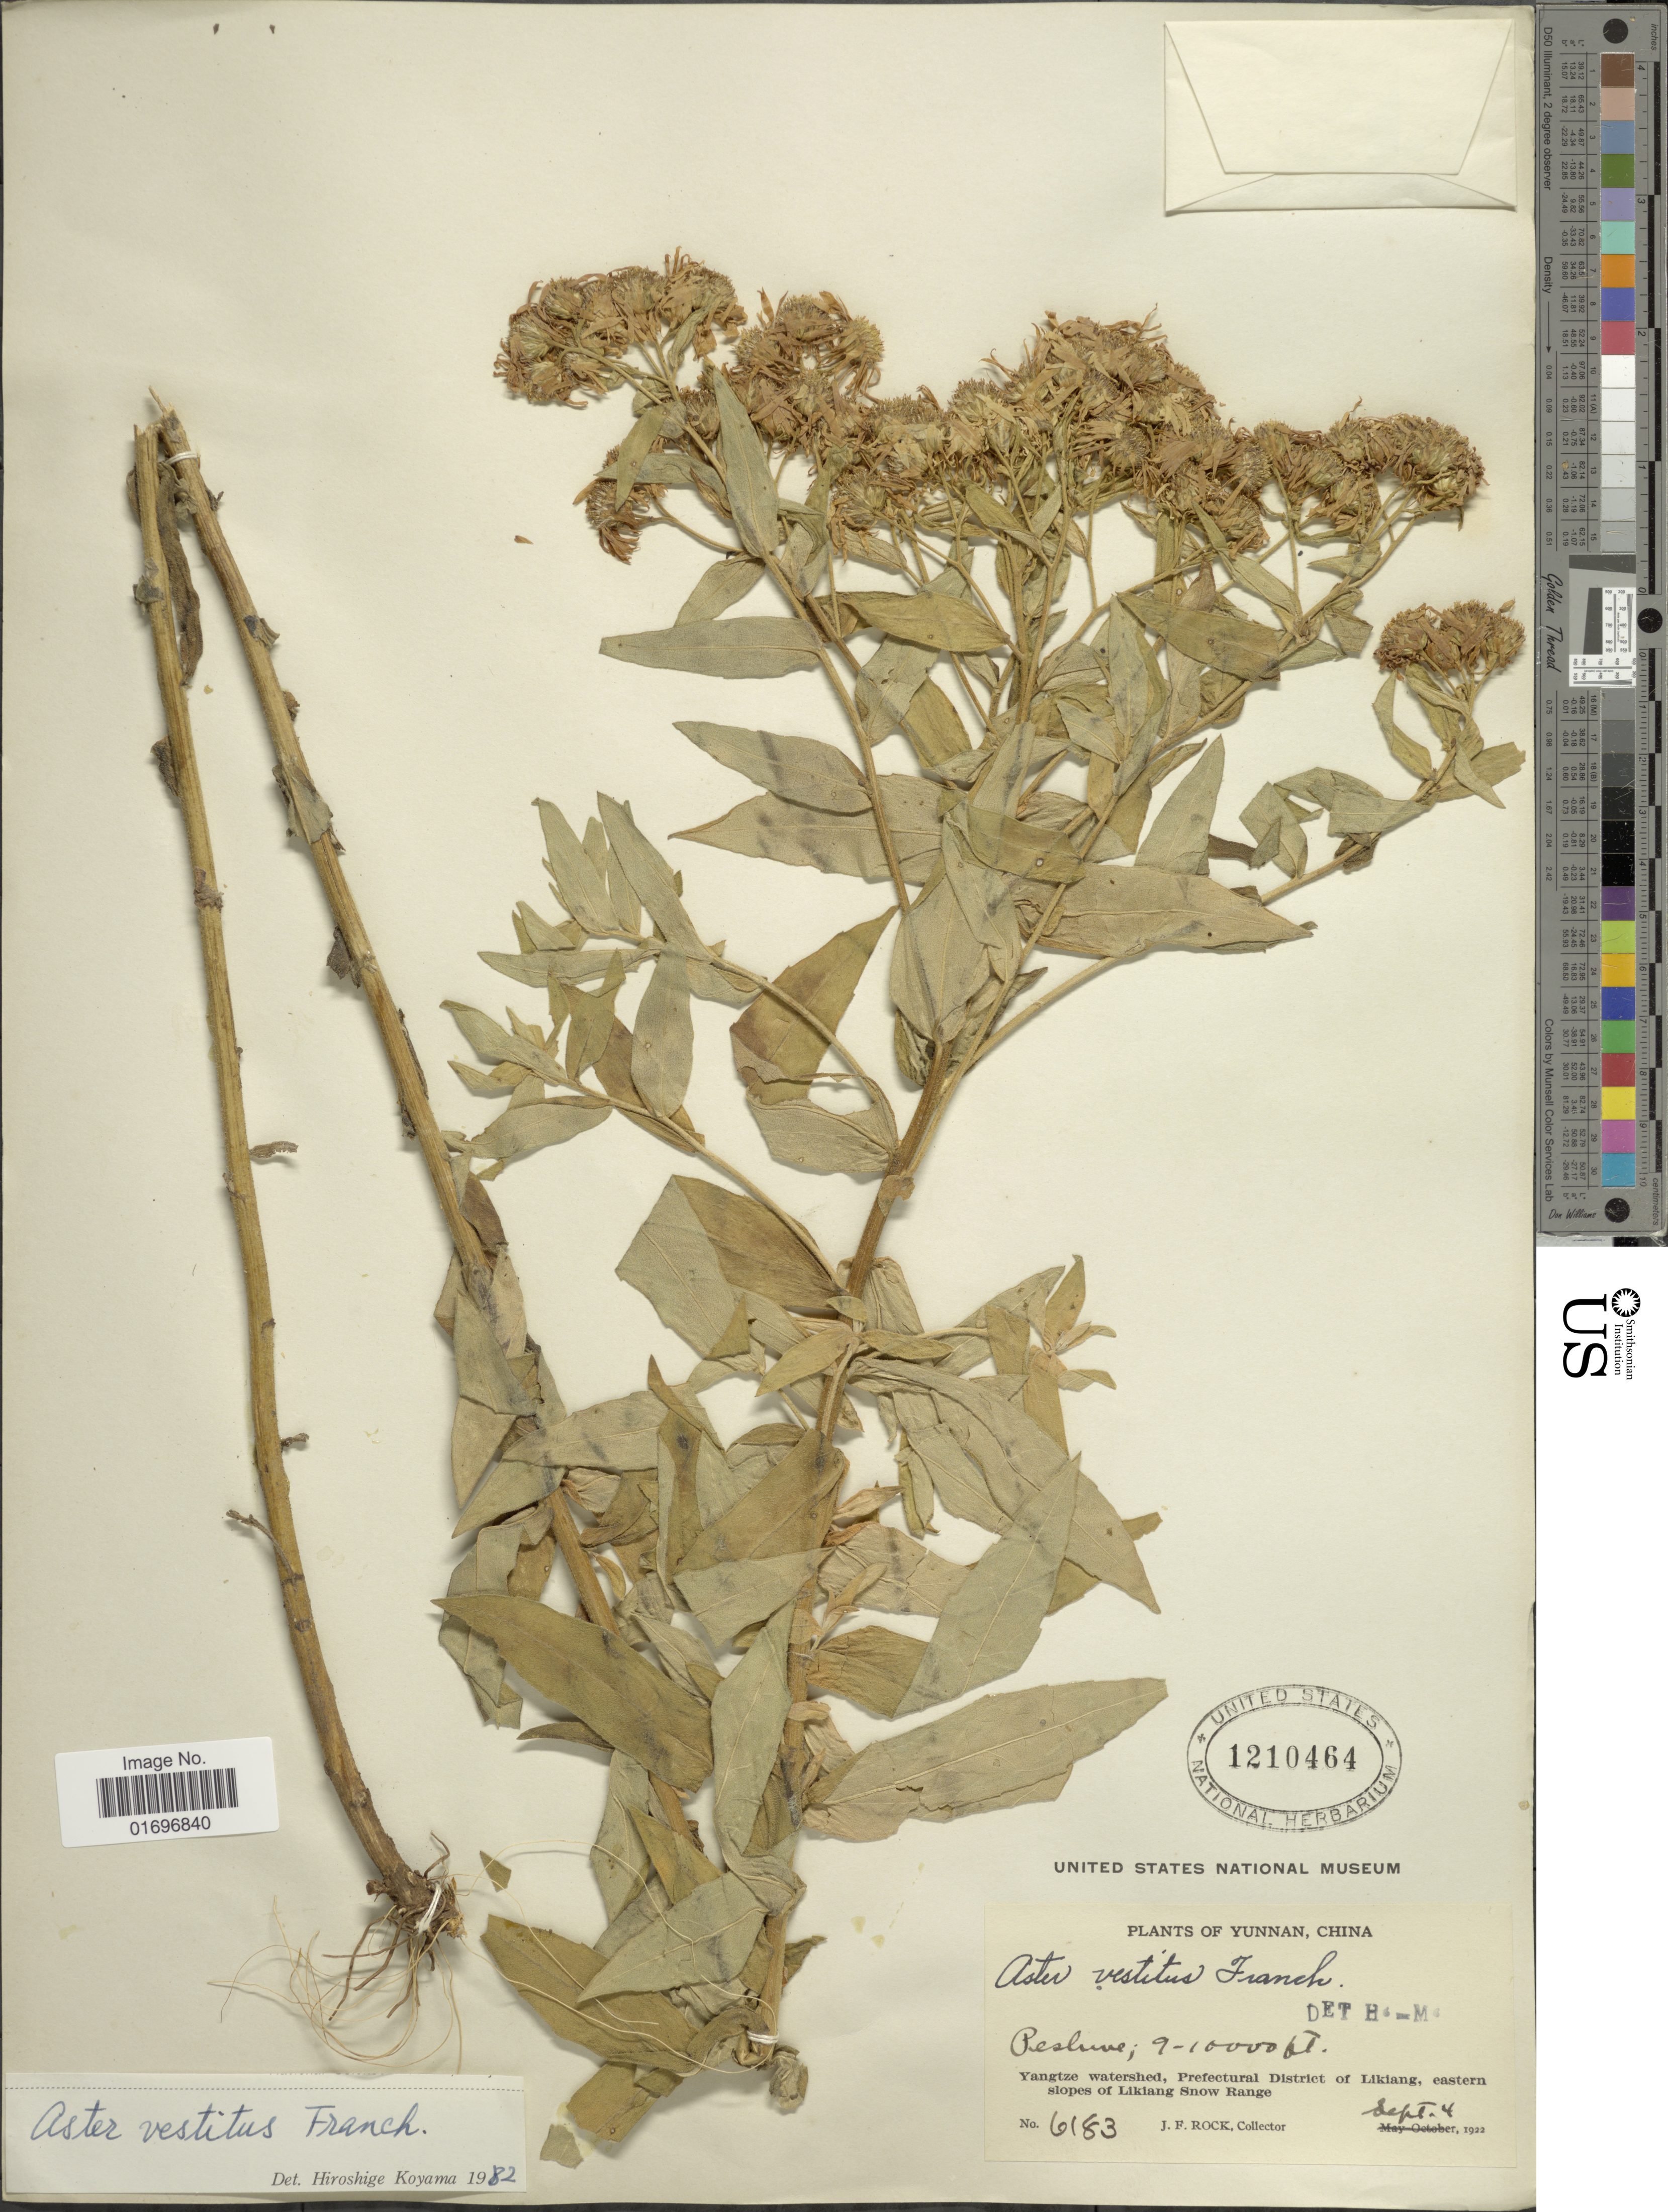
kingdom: Plantae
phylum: Tracheophyta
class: Magnoliopsida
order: Asterales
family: Asteraceae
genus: Aster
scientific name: Aster vestitus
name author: Franch.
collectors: J. Rock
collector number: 6183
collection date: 1922-09-04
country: China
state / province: Yunnan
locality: Yunnan, China. Yangtze watershed, Prefectural District of Likiang, eastern slopes of Likiang Snow Range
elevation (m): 2743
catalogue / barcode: US 1210464